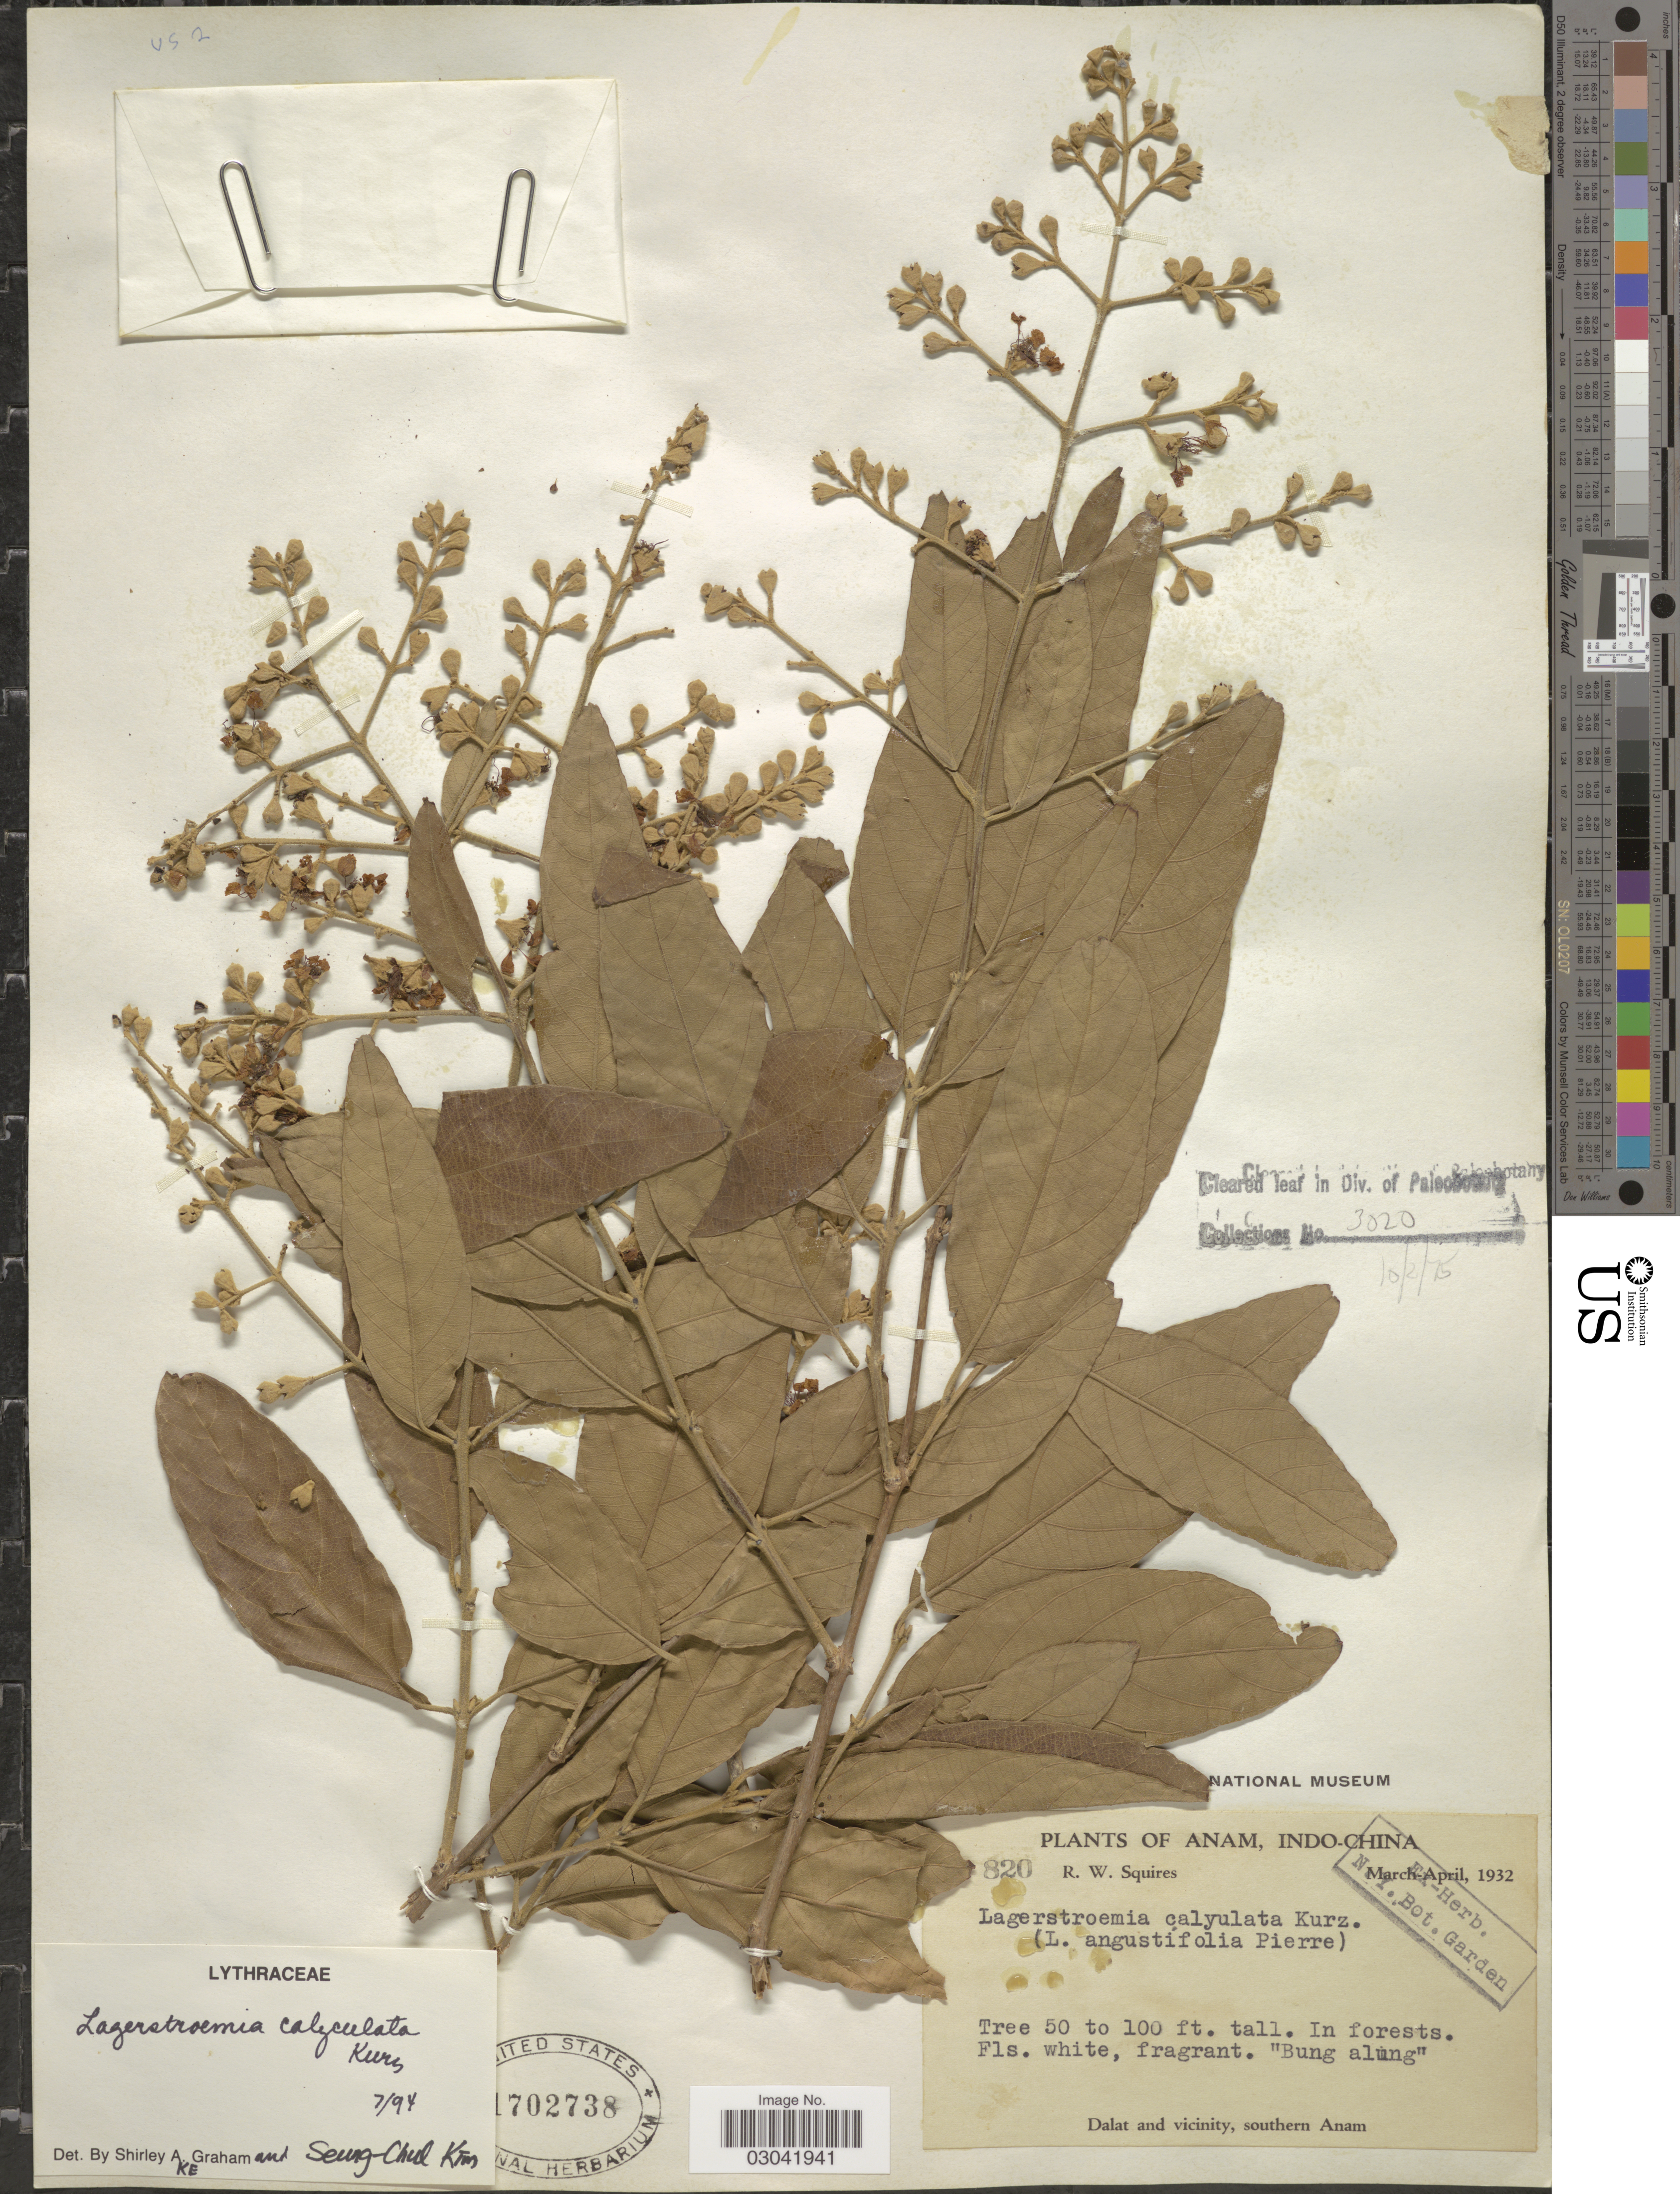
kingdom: Plantae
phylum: Tracheophyta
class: Magnoliopsida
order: Myrtales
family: Lythraceae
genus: Lagerstroemia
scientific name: Lagerstroemia calyculata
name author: Kurz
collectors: R. Squires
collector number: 820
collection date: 1932-03/1932-04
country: Vietnam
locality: Anam, Indo-China. 'Bung alung' Dalat and vicinity, osuthern Anam.